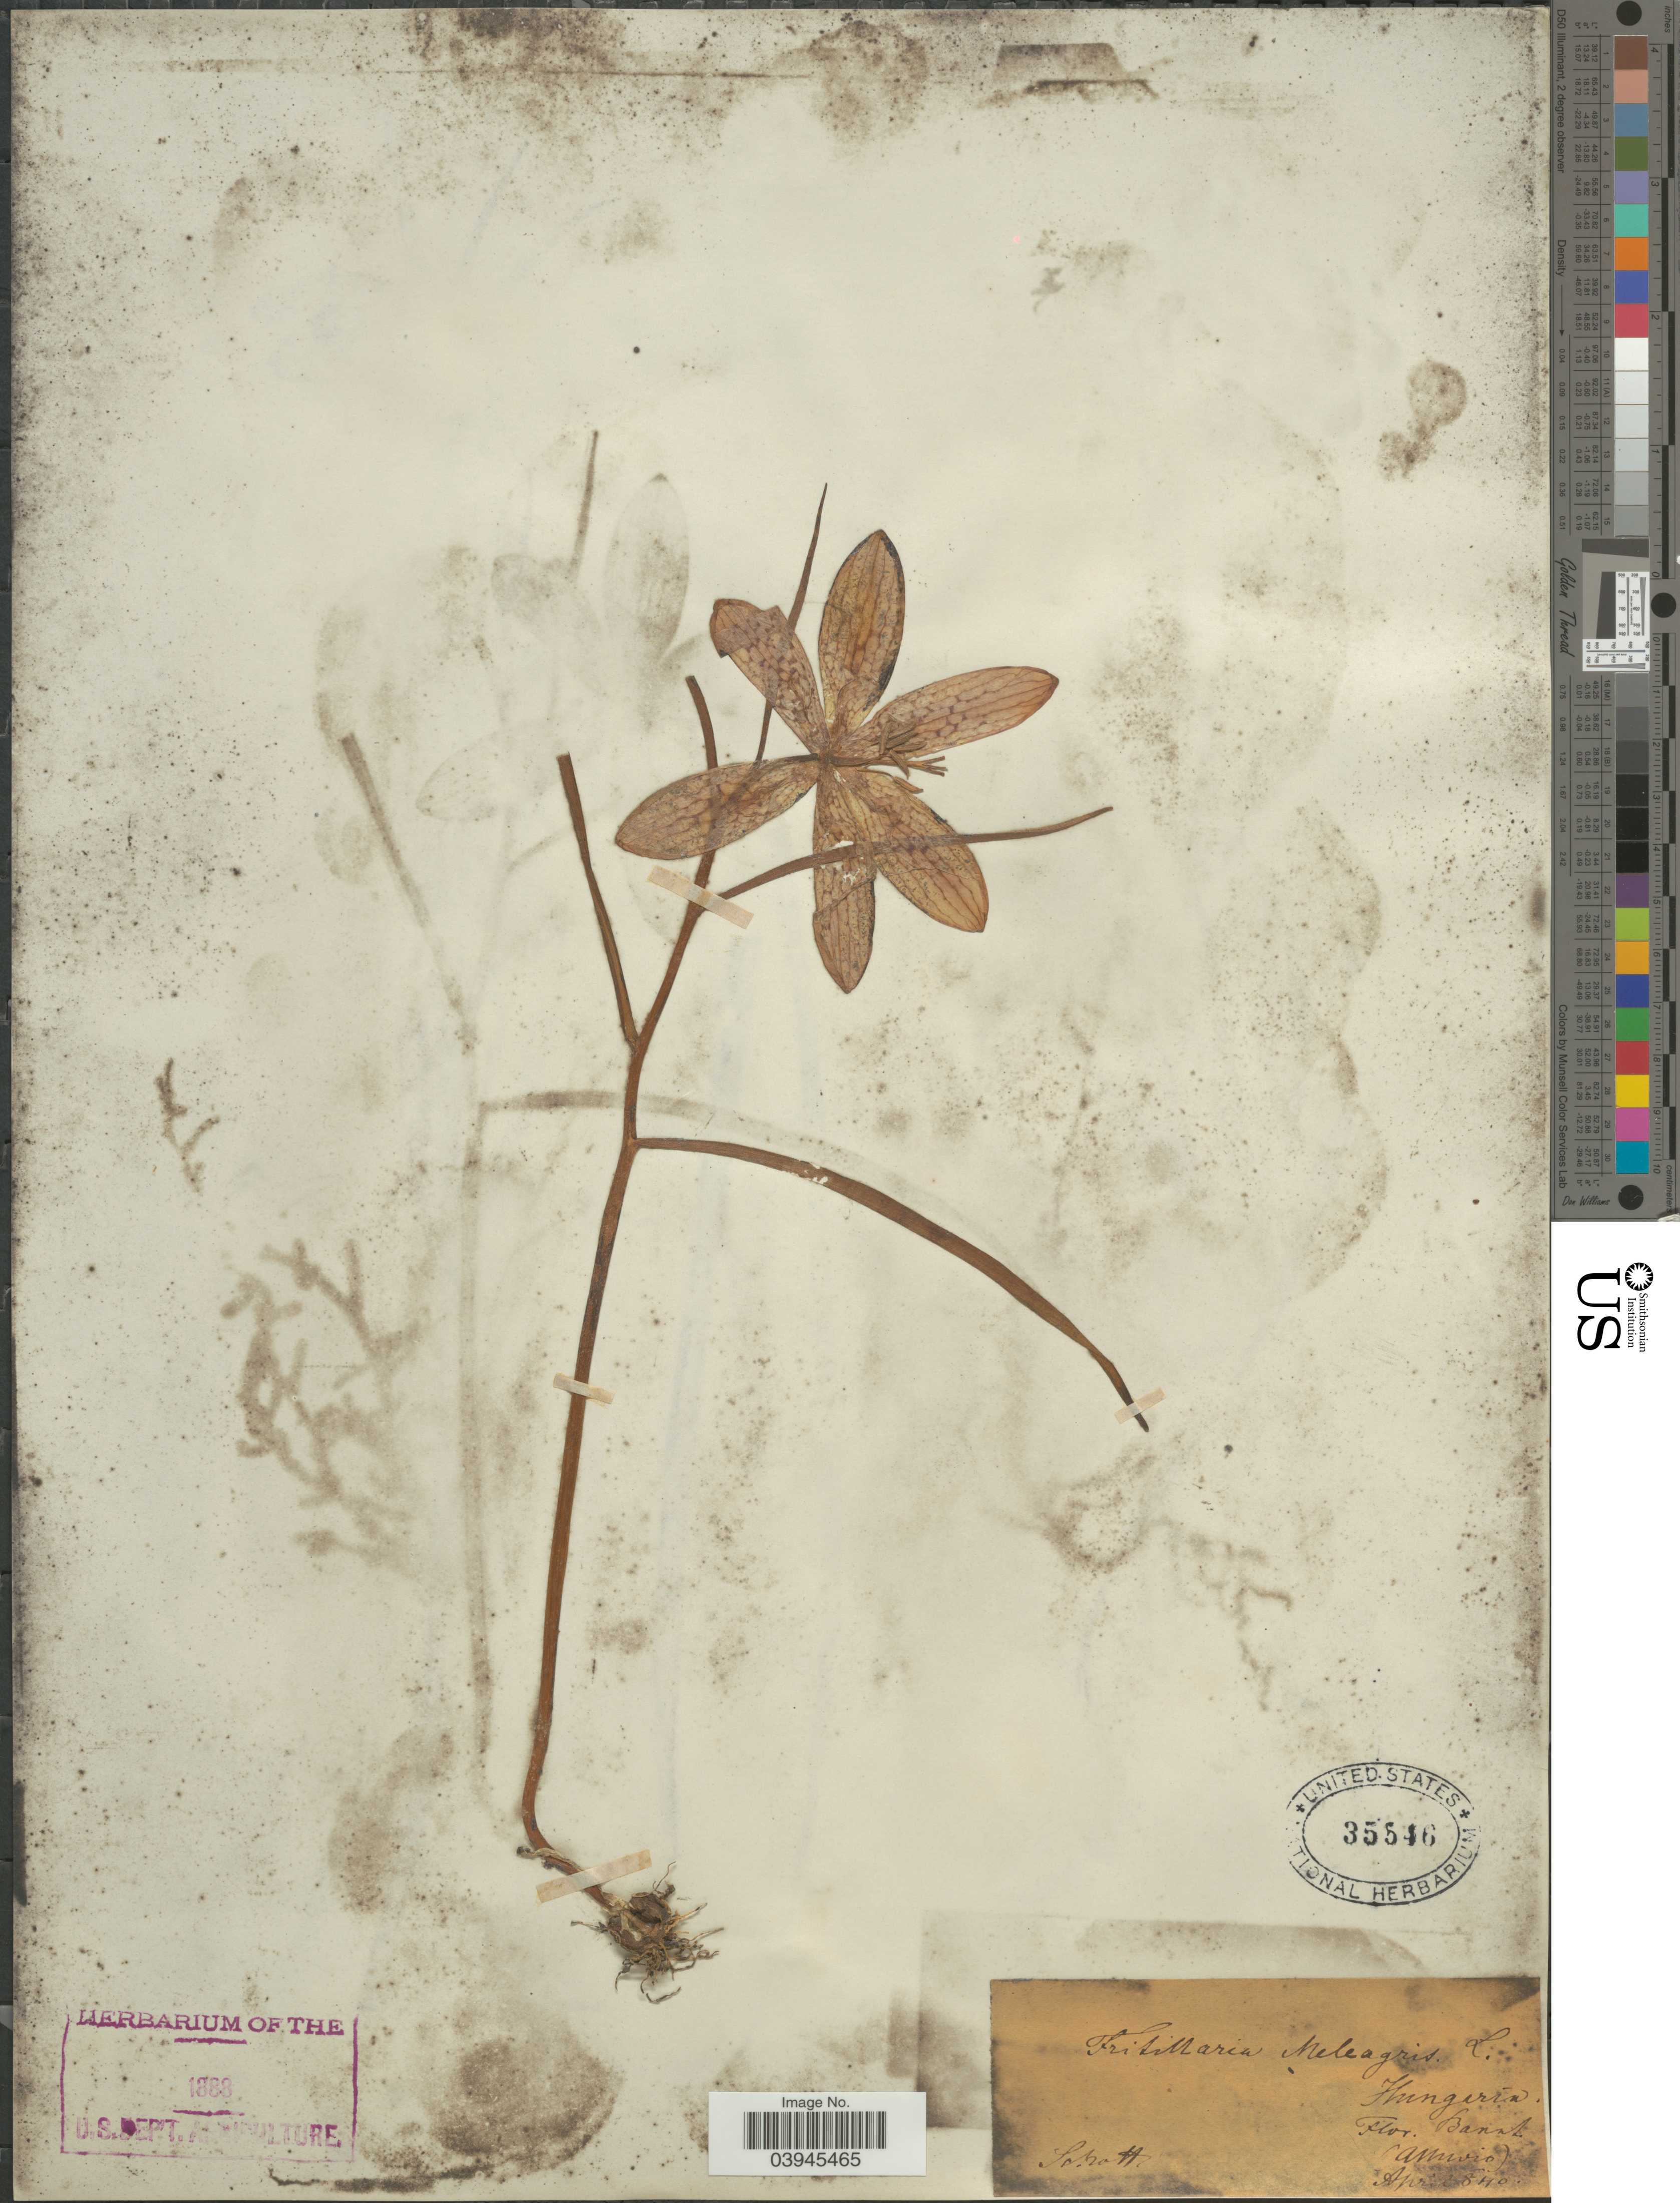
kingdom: Plantae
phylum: Tracheophyta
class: Liliopsida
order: Liliales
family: Liliaceae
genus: Fritillaria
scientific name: Fritillaria meleagris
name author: Lindl.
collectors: Schott, --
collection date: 1840-04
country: Hungary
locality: Banat.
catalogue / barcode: US 35546